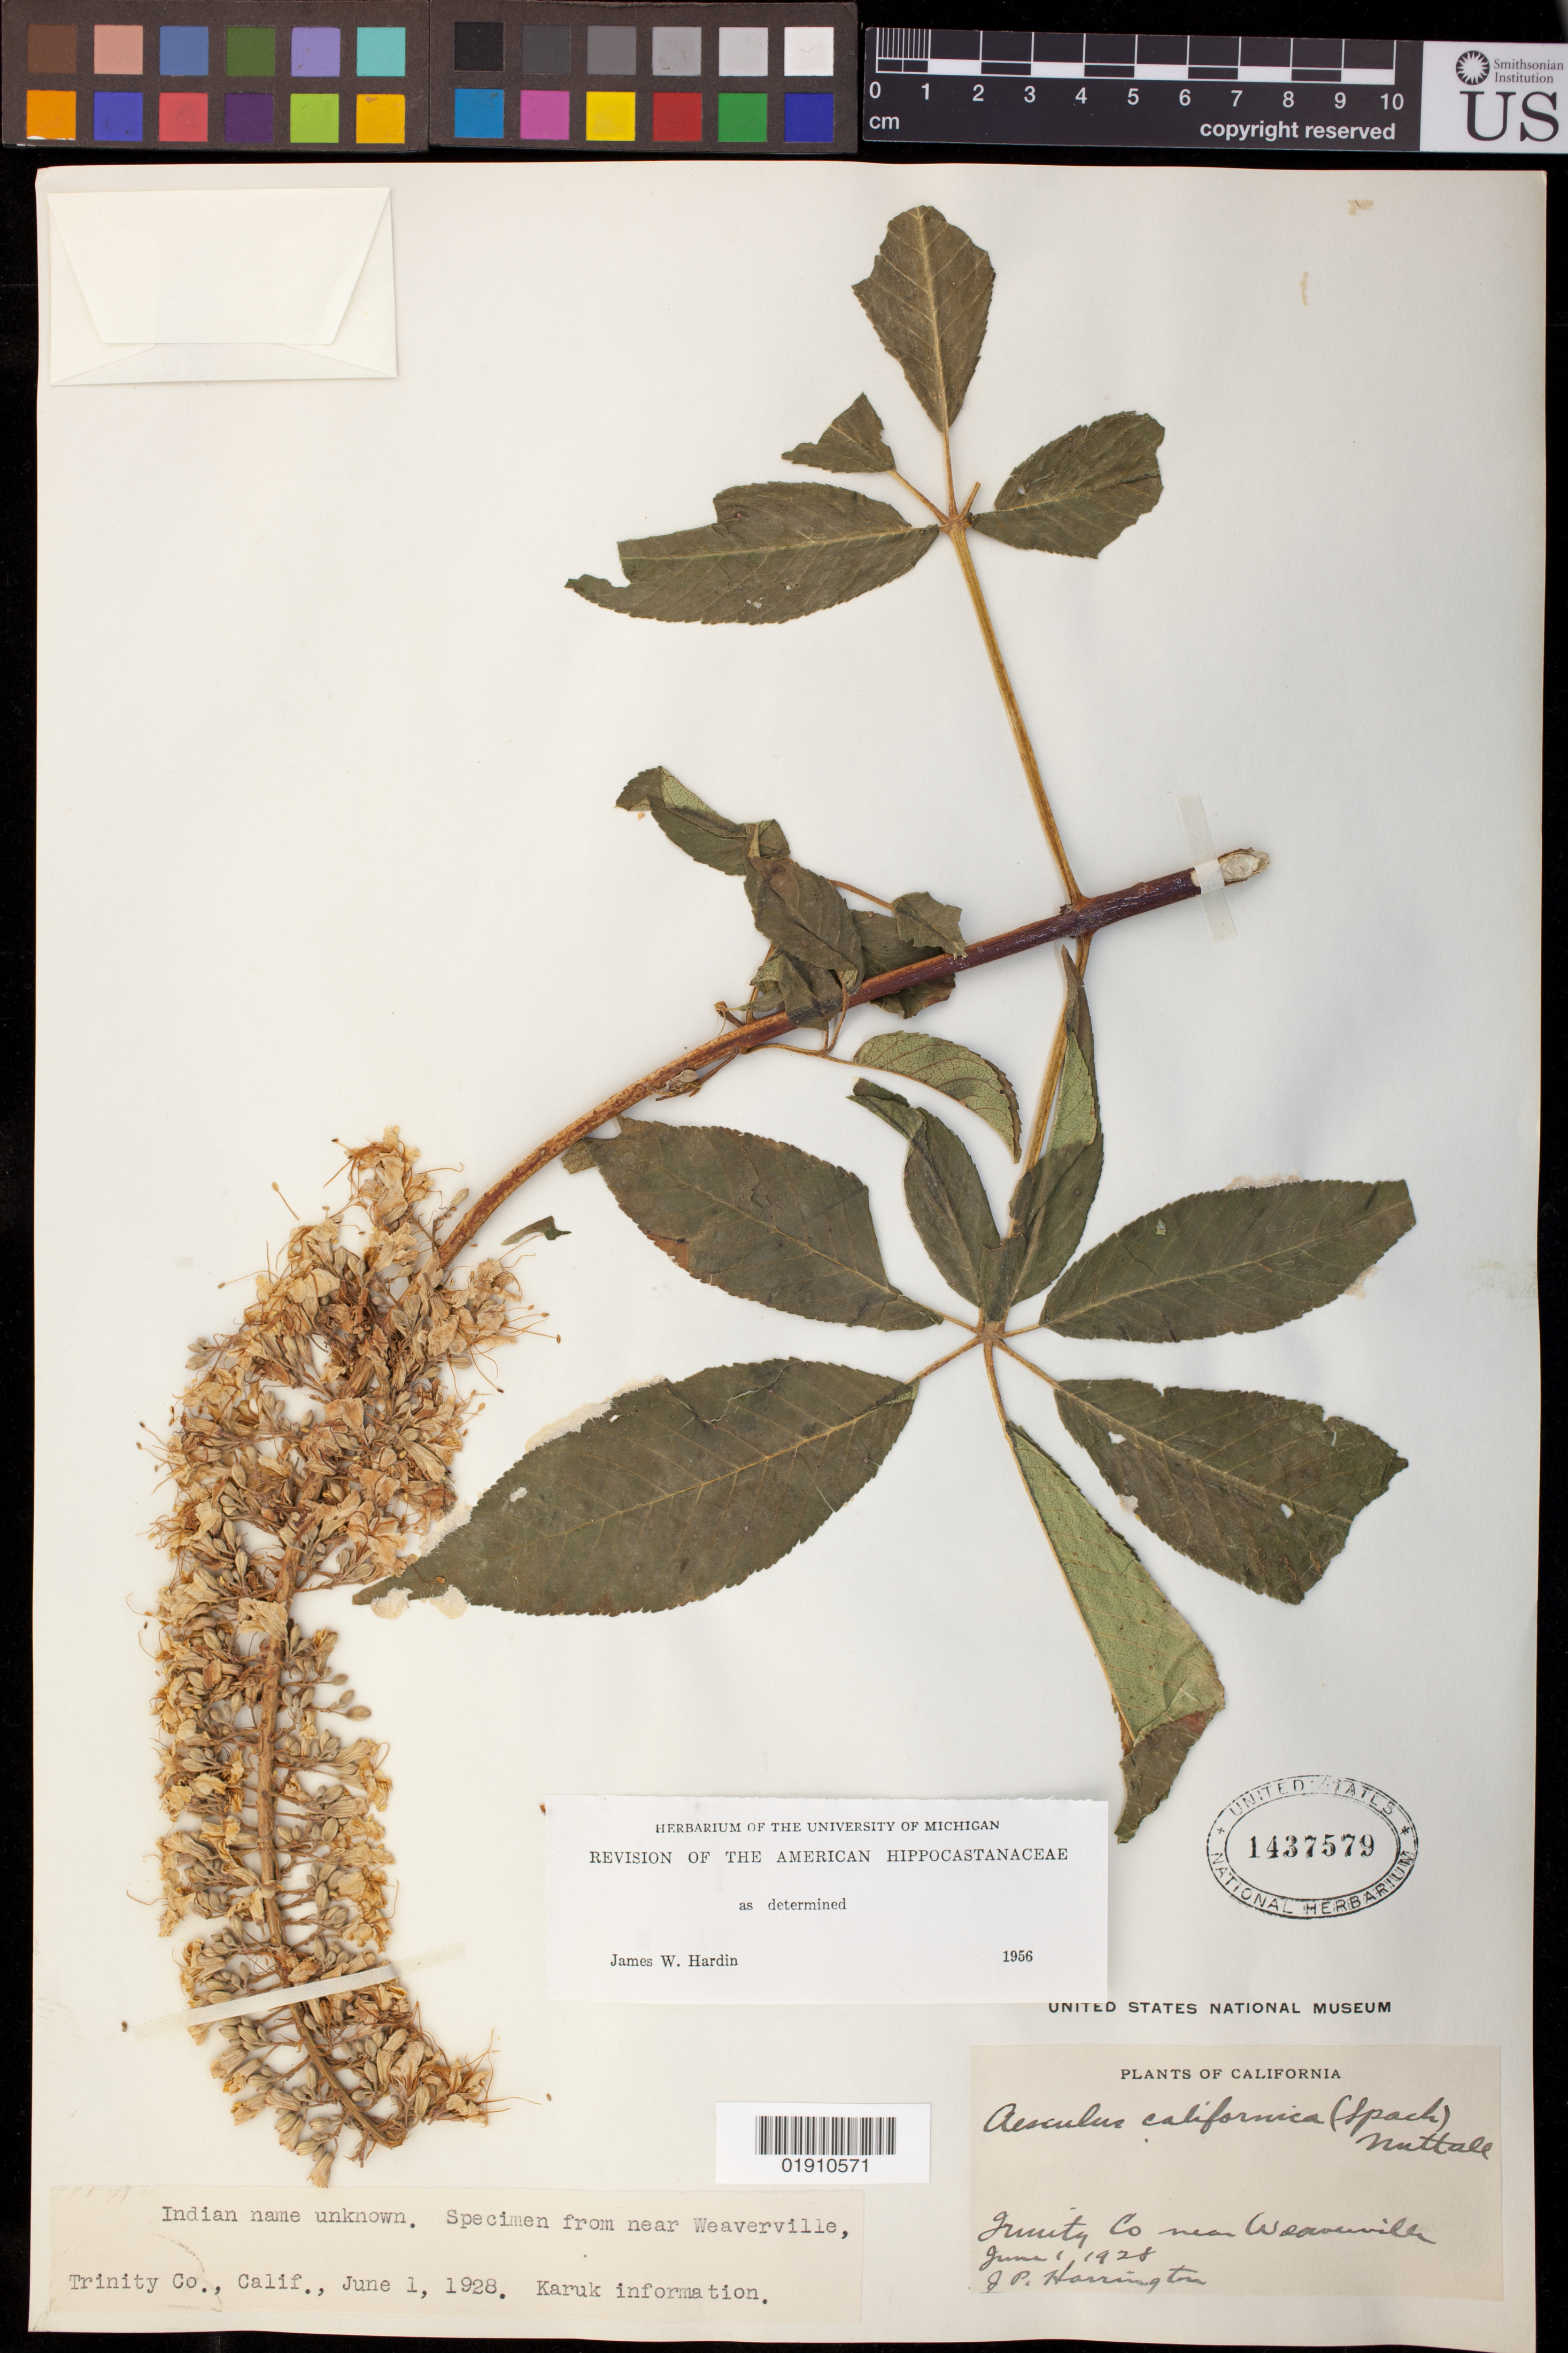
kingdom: Plantae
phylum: Tracheophyta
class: Magnoliopsida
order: Sapindales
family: Sapindaceae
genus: Aesculus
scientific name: Aesculus californica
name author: (Spach) Nutt.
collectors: J. Harrington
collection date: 1928-06-01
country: United States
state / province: California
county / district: Trinity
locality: near Weaverville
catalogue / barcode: US 1437579